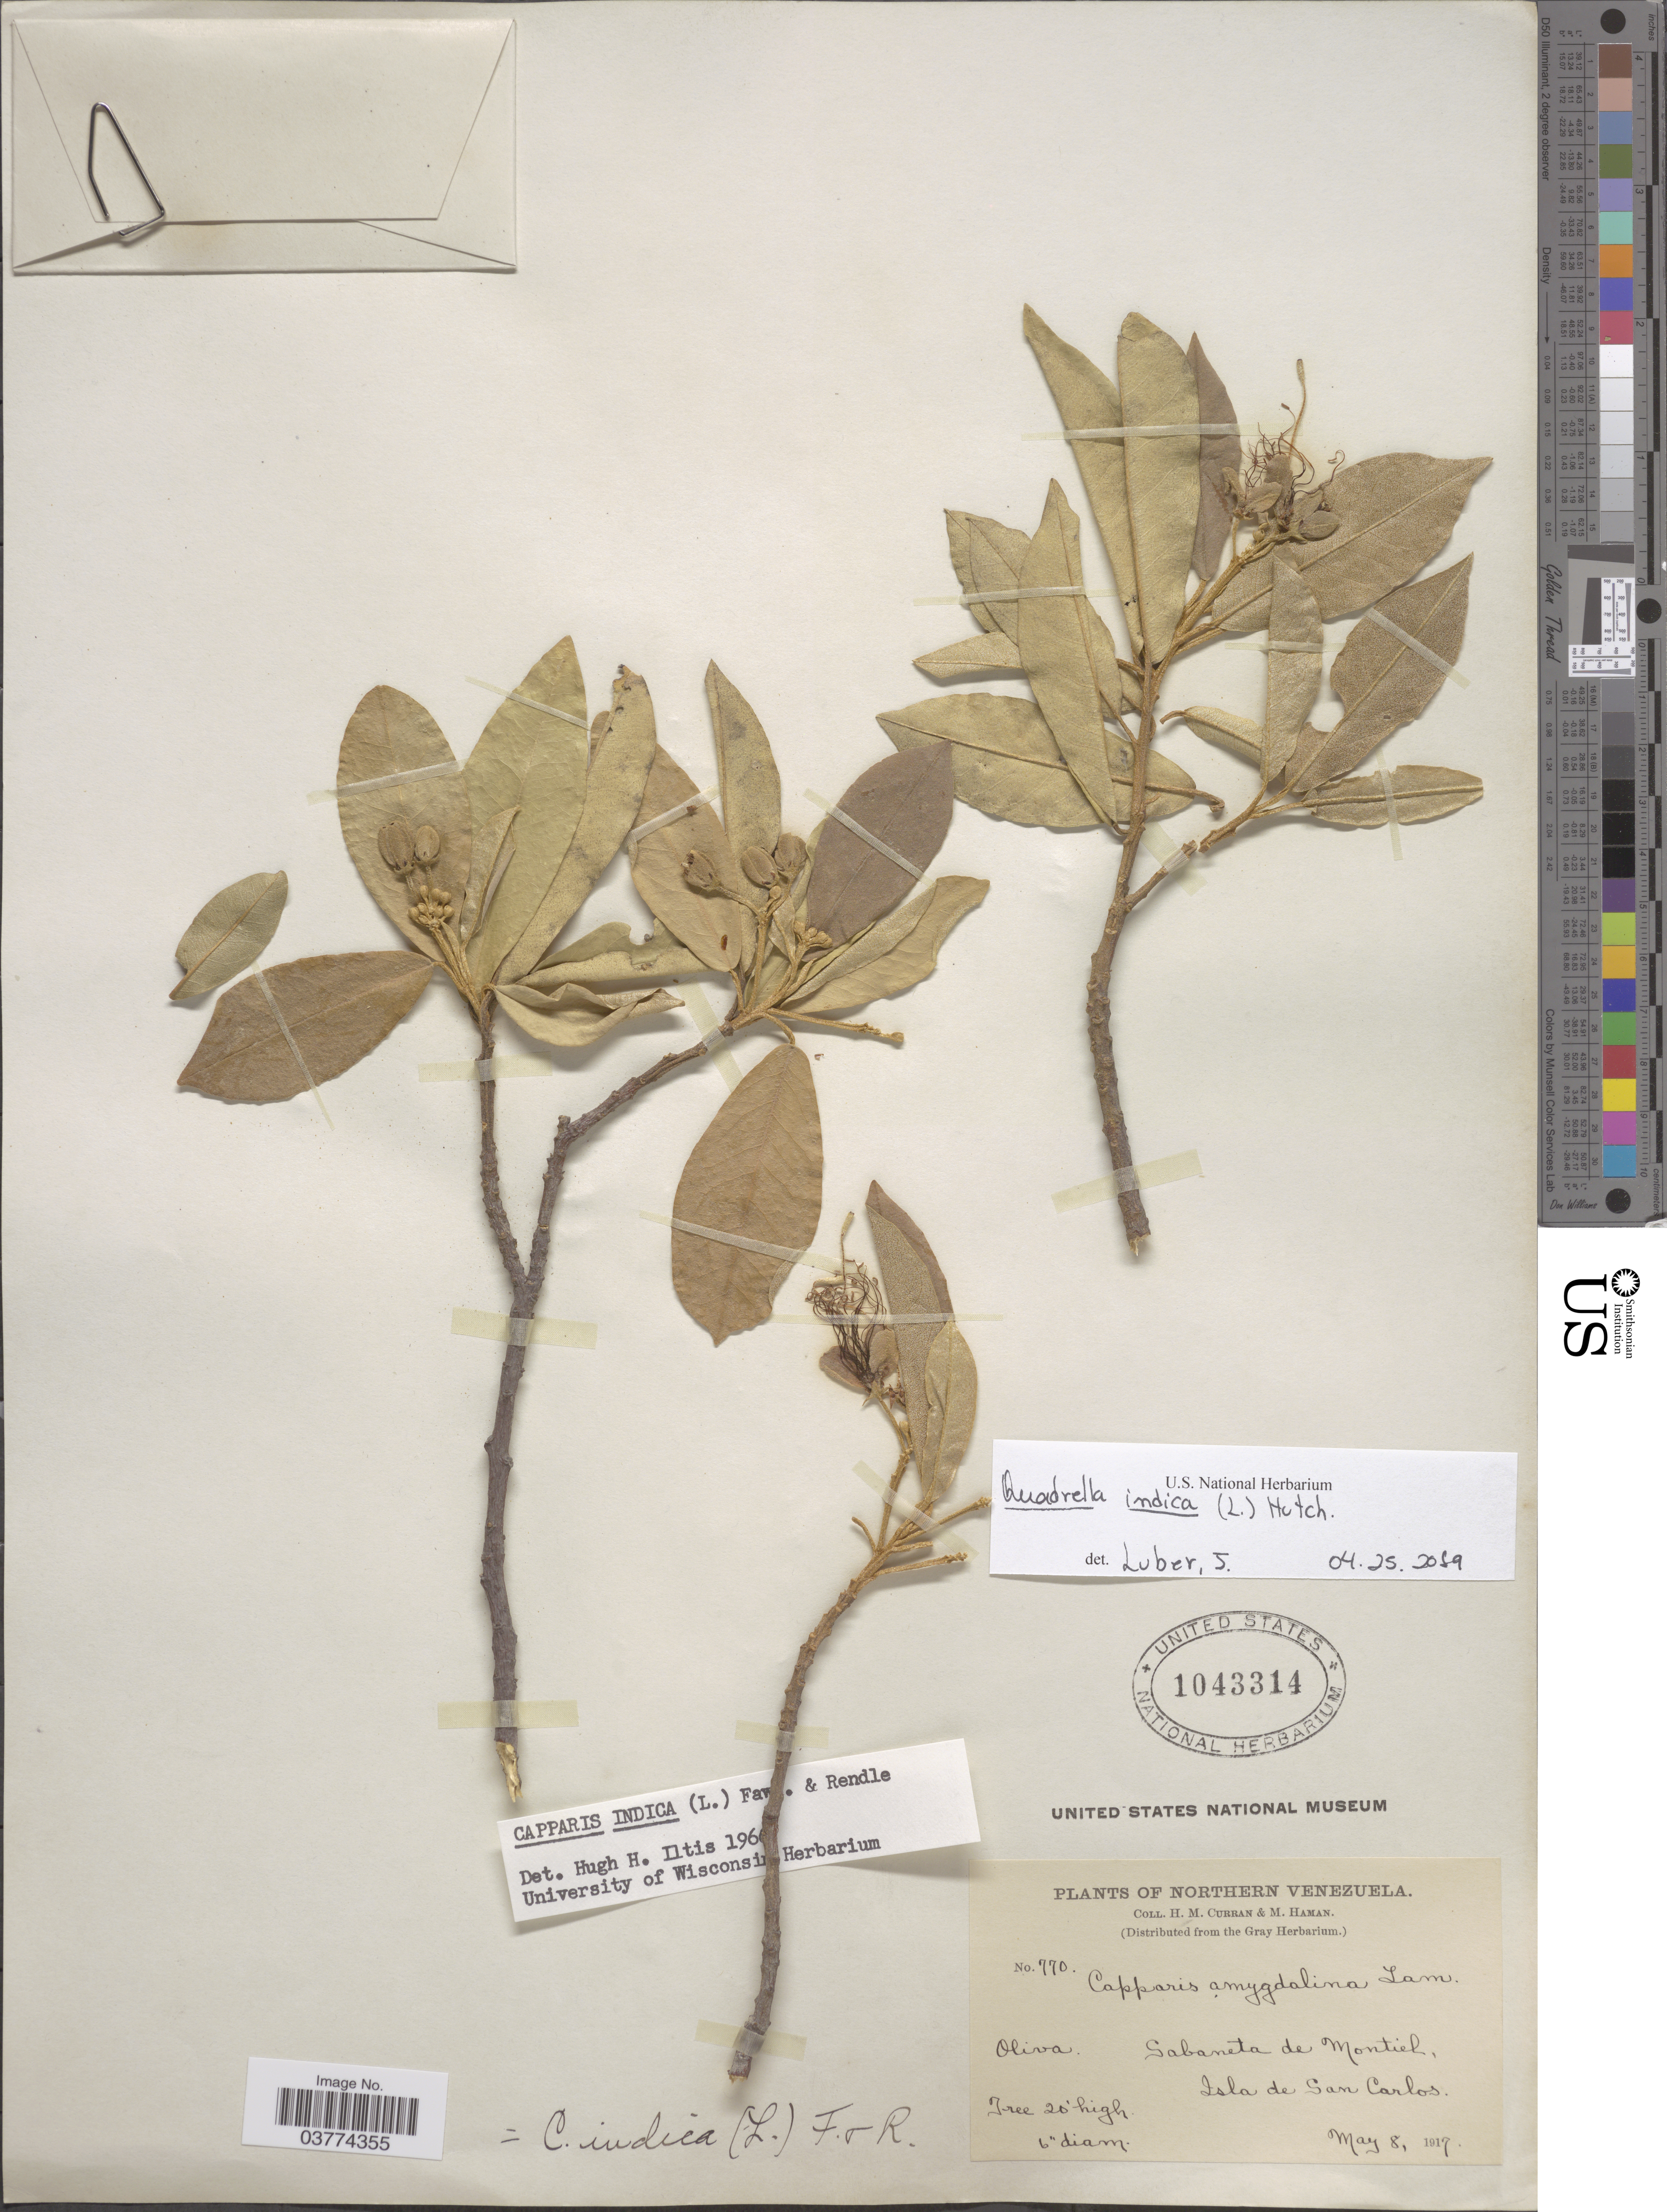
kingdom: Plantae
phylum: Tracheophyta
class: Magnoliopsida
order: Brassicales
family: Capparaceae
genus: Quadrella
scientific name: Quadrella indica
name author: (L.) Iltis & Cornejo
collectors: H. M. Curran & M. Haman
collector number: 770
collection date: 1917-05-08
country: Venezuela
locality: Northern Venezuela. Sabaneta de Montiel, Isla de San Carlos.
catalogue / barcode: US 1043314